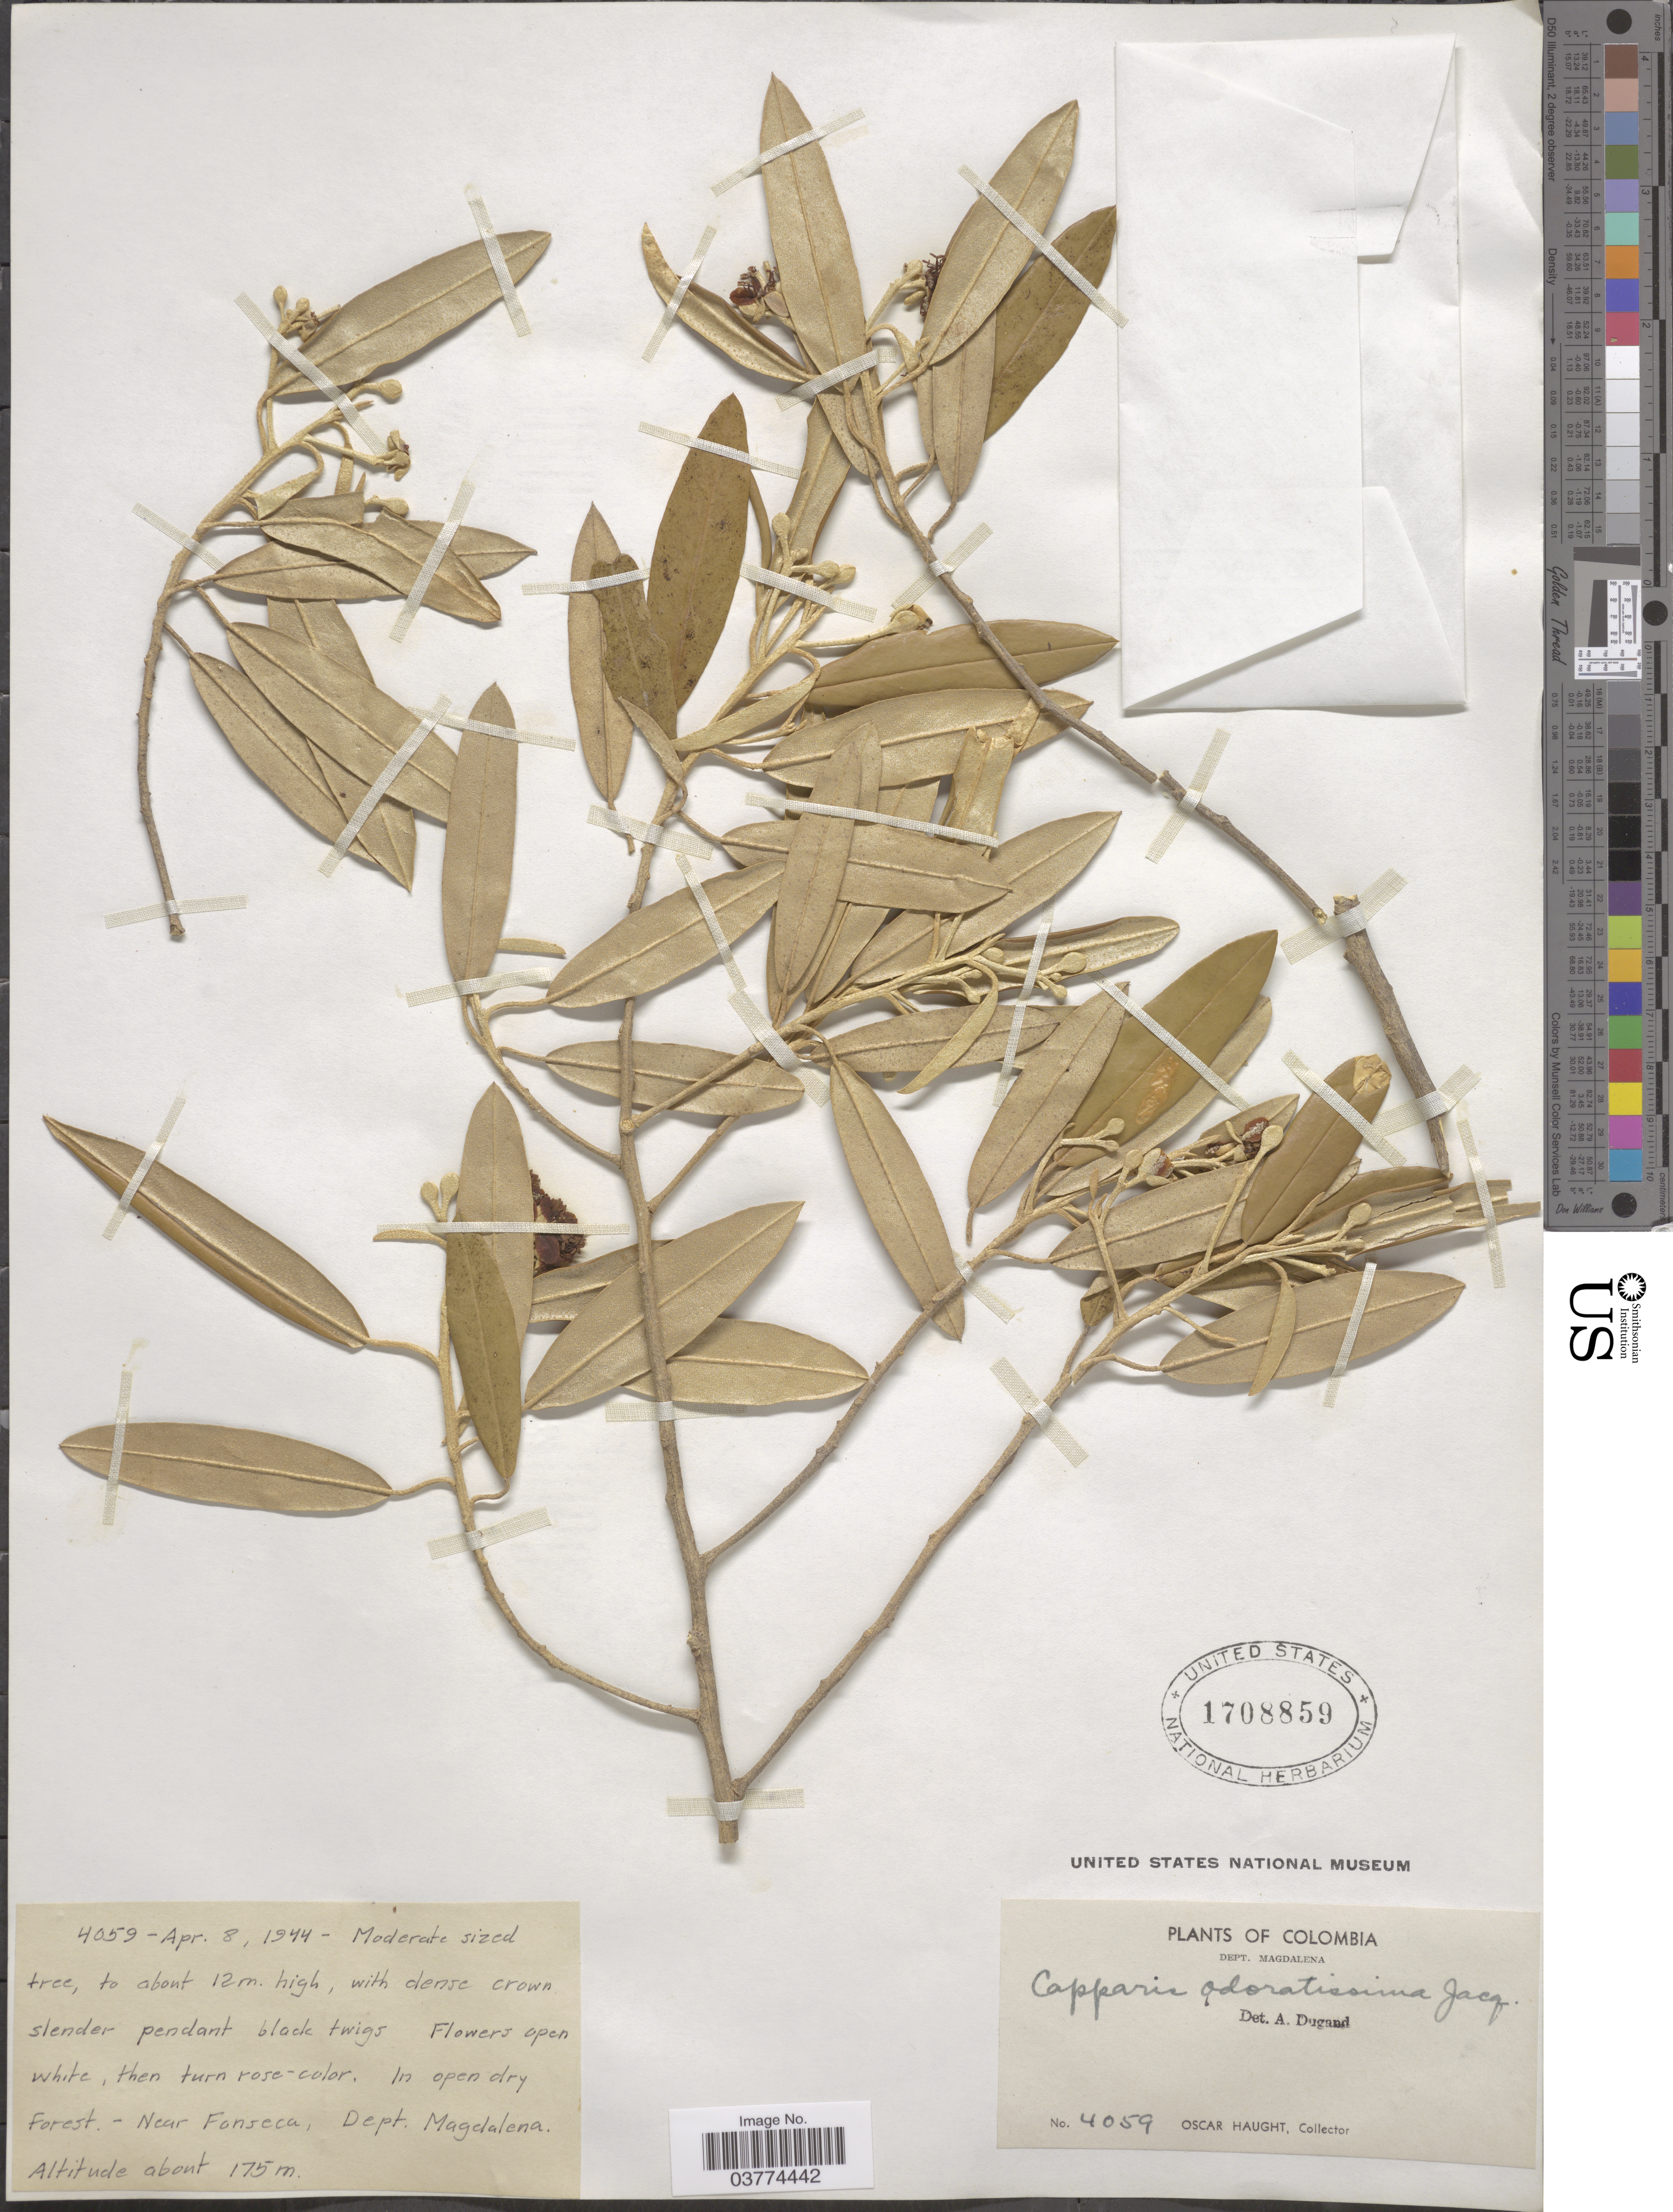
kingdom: Plantae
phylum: Tracheophyta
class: Magnoliopsida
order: Brassicales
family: Capparaceae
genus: Quadrella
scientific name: Quadrella odoratissima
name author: (Jacq.) Hutch.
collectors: O. L. Haught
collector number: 4059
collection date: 1944-04-08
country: Colombia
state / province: Magdalena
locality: Near Fonseca, Dept. Magdalena.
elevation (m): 175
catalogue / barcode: US 1708859